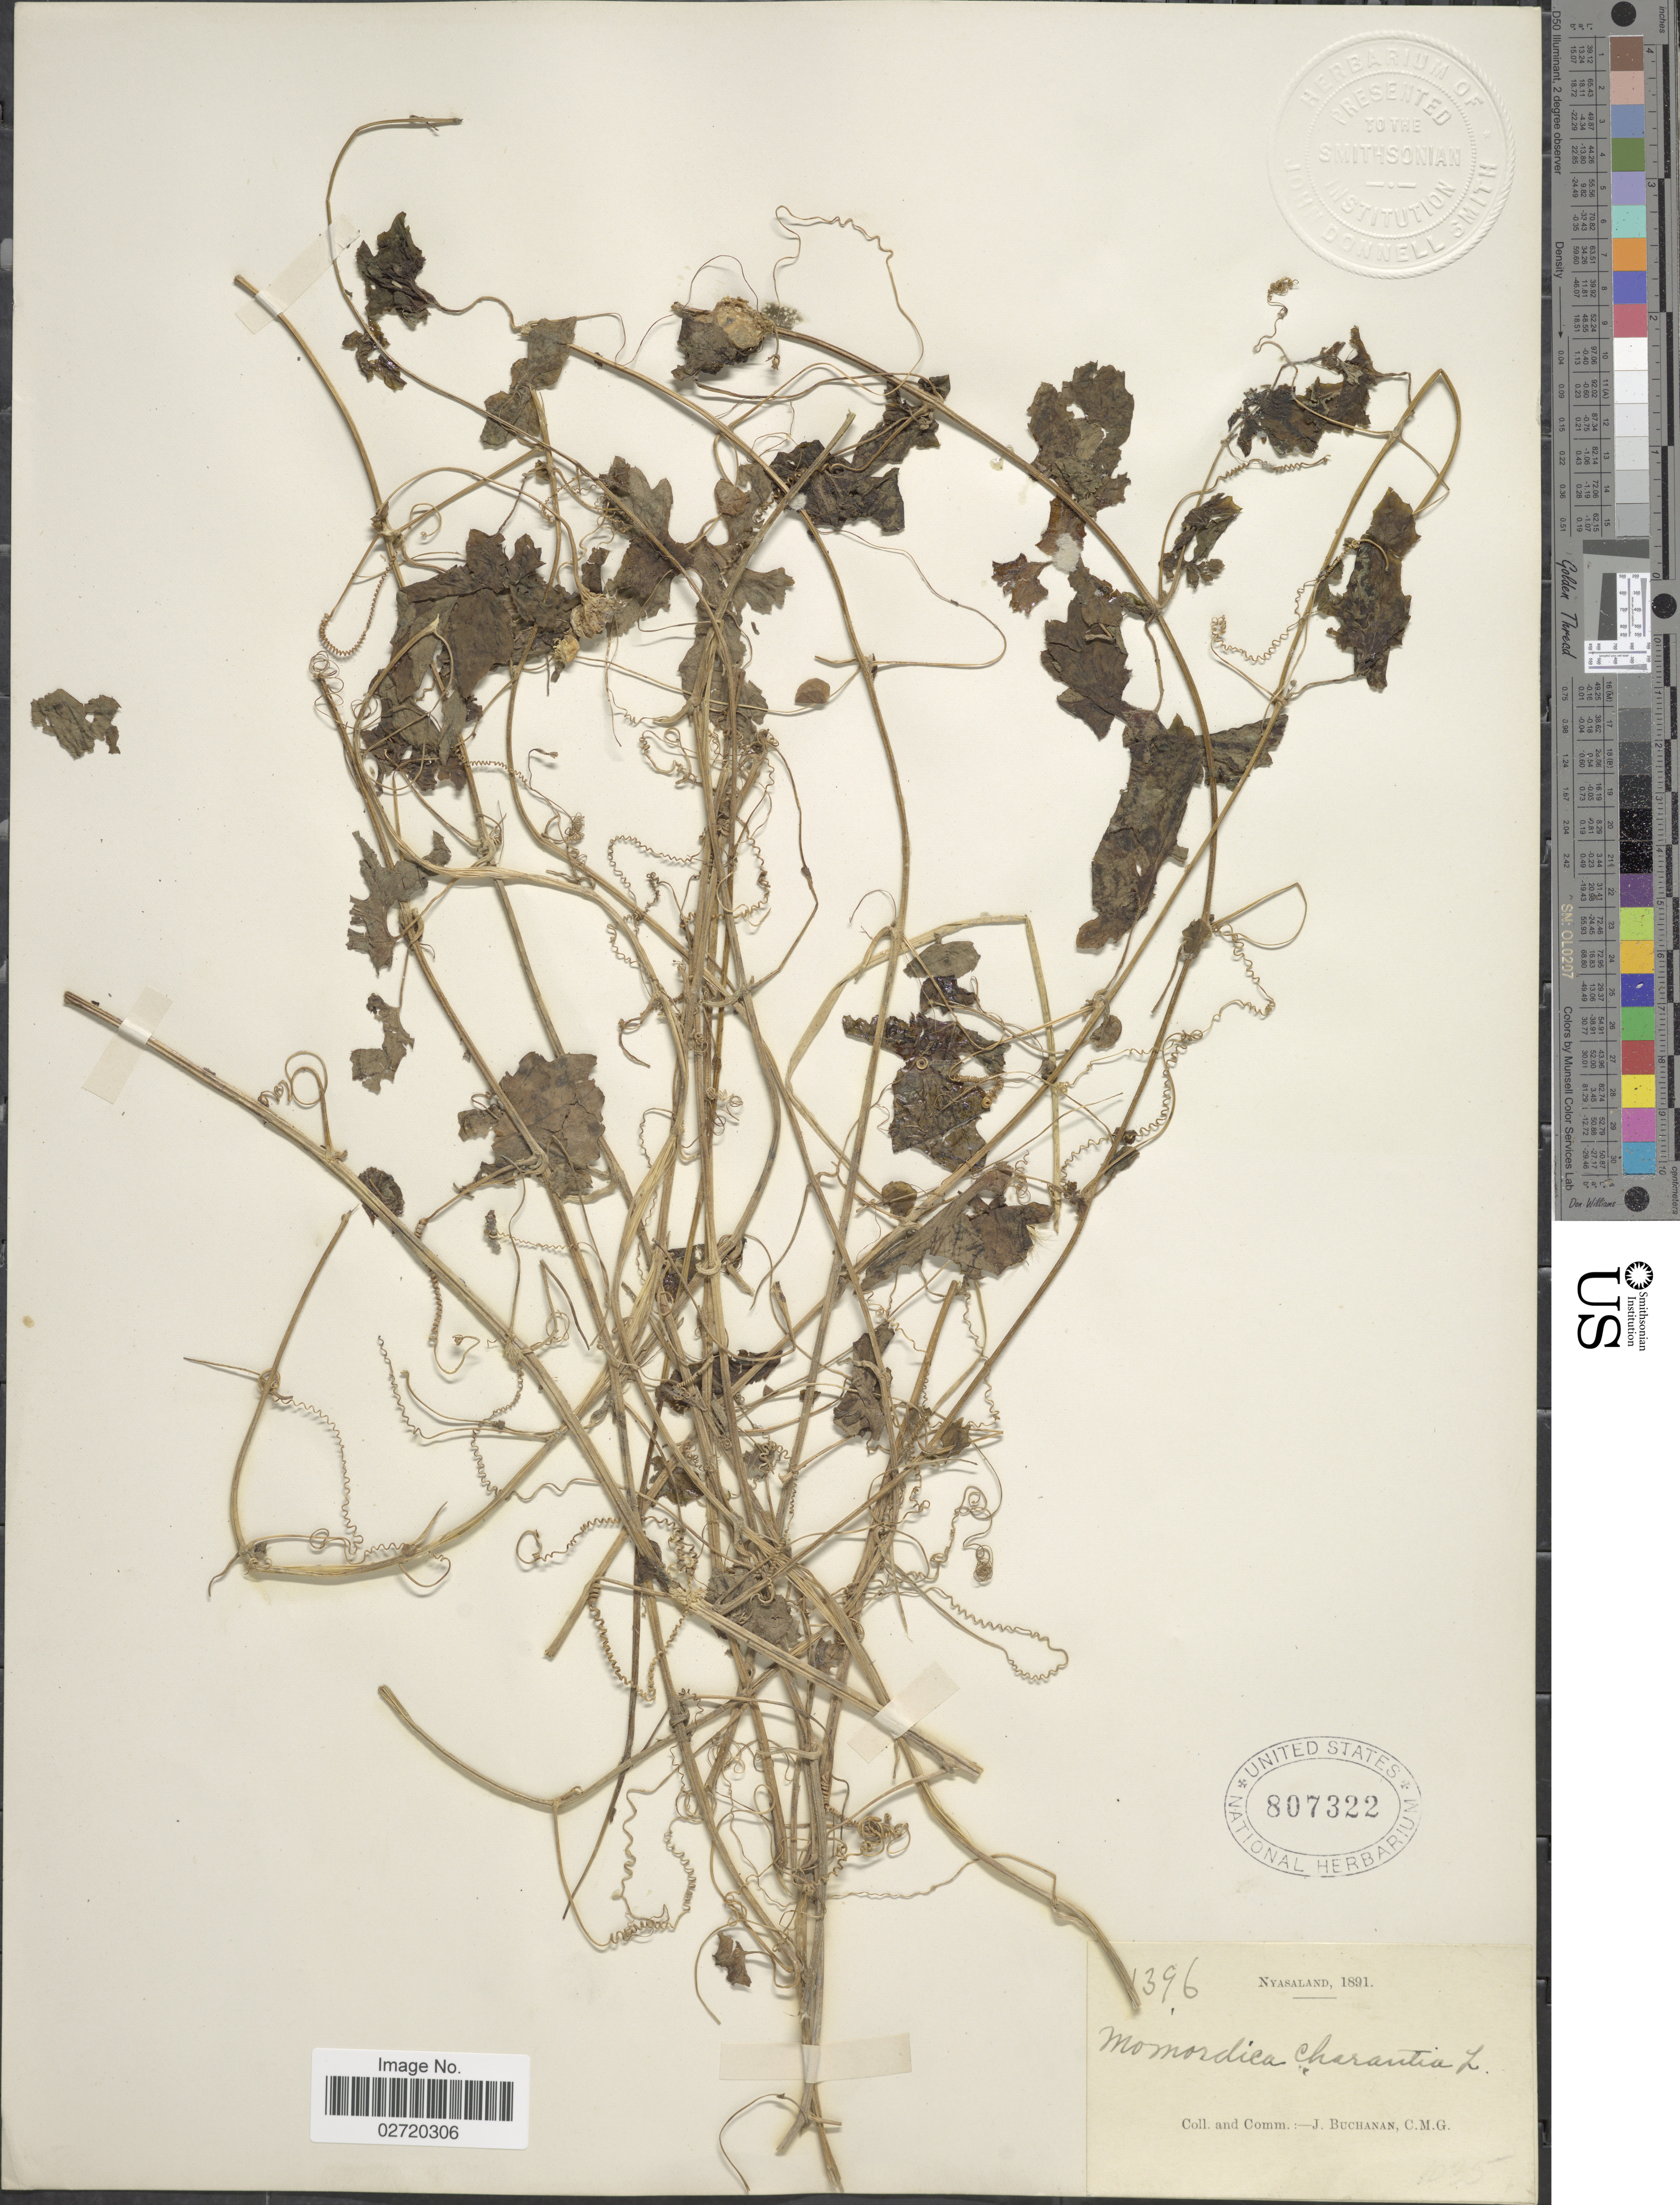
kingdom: Plantae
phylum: Tracheophyta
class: Magnoliopsida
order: Cucurbitales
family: Cucurbitaceae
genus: Momordica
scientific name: Momordica charantia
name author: L.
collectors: J. Buchanan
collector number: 1396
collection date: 1891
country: Malawi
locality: Nyasaland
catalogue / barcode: US 807322